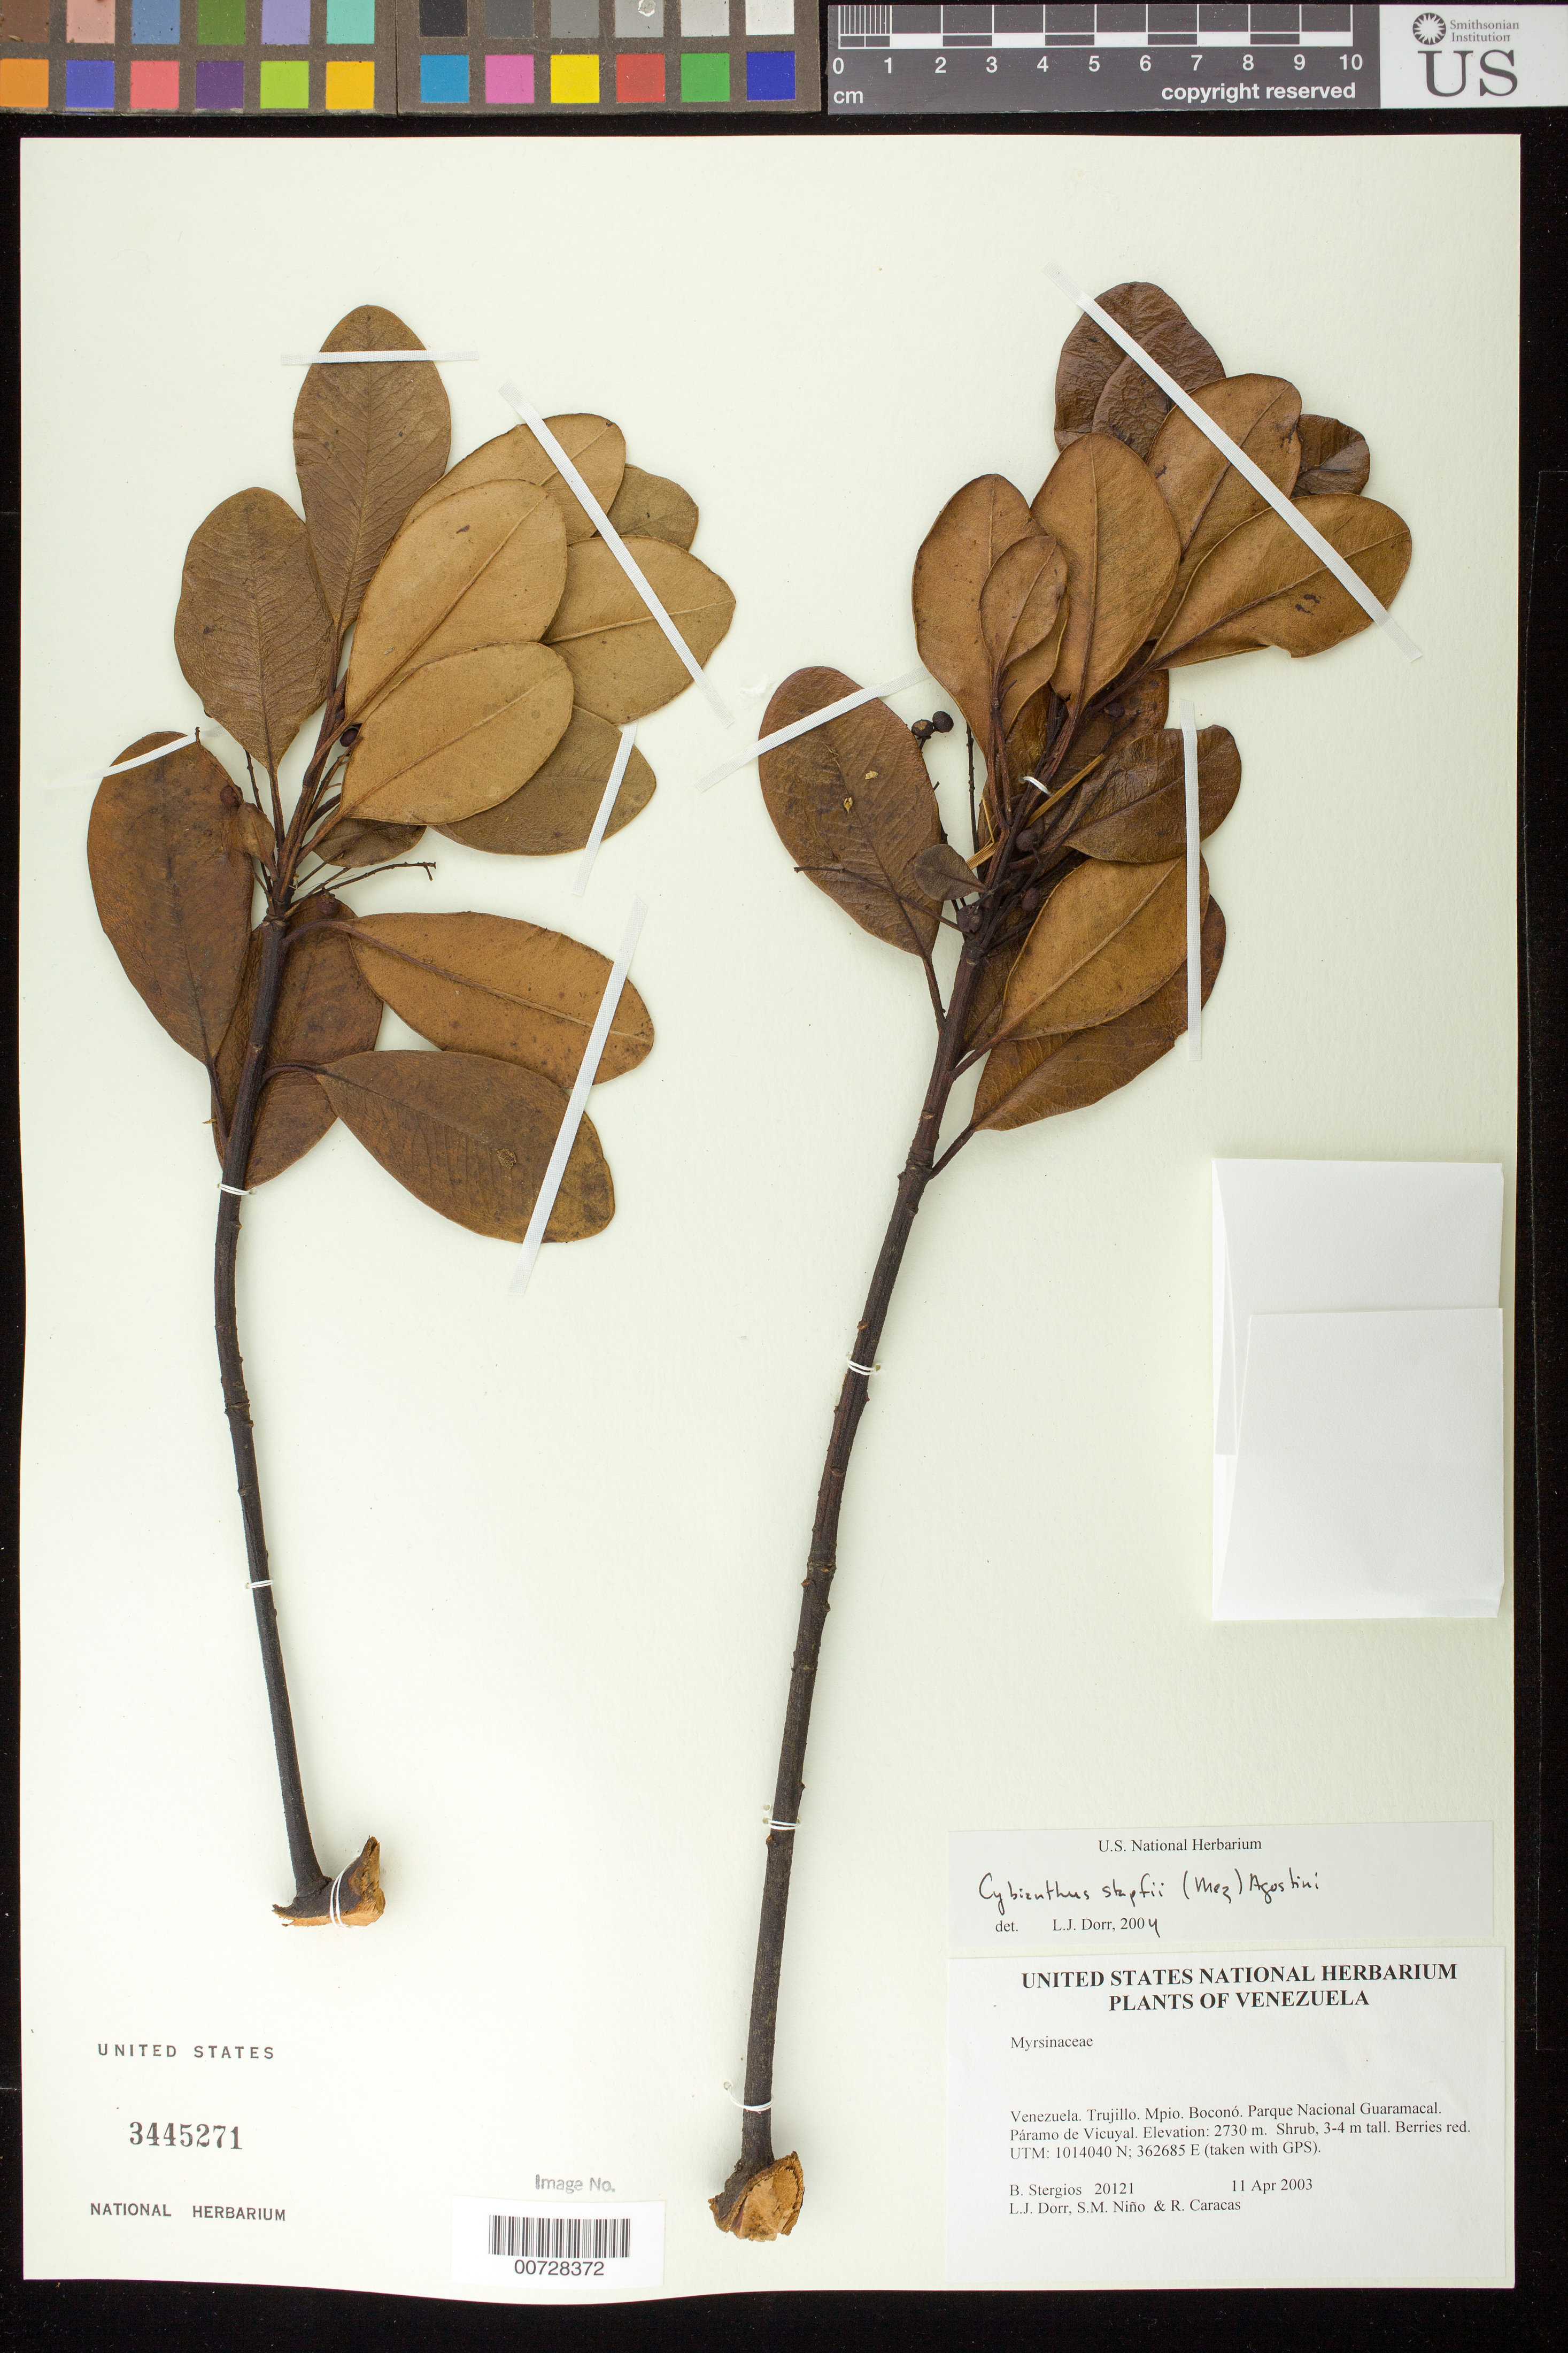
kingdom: Plantae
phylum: Tracheophyta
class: Magnoliopsida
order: Ericales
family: Primulaceae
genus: Cybianthus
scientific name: Cybianthus stapfii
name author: (Mez) G. Agostini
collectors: B. G. Stergios, L. J. Dorr, S. M. Niño & R. Caracas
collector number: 20121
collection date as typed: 11 Apr 2003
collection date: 2003-04-11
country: Venezuela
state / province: Trujillo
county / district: Boconó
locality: Parque Nacional Guaramacal. Páramo de Vicuyal.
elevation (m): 2730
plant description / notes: F, K, PORT, US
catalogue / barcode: US 3445271